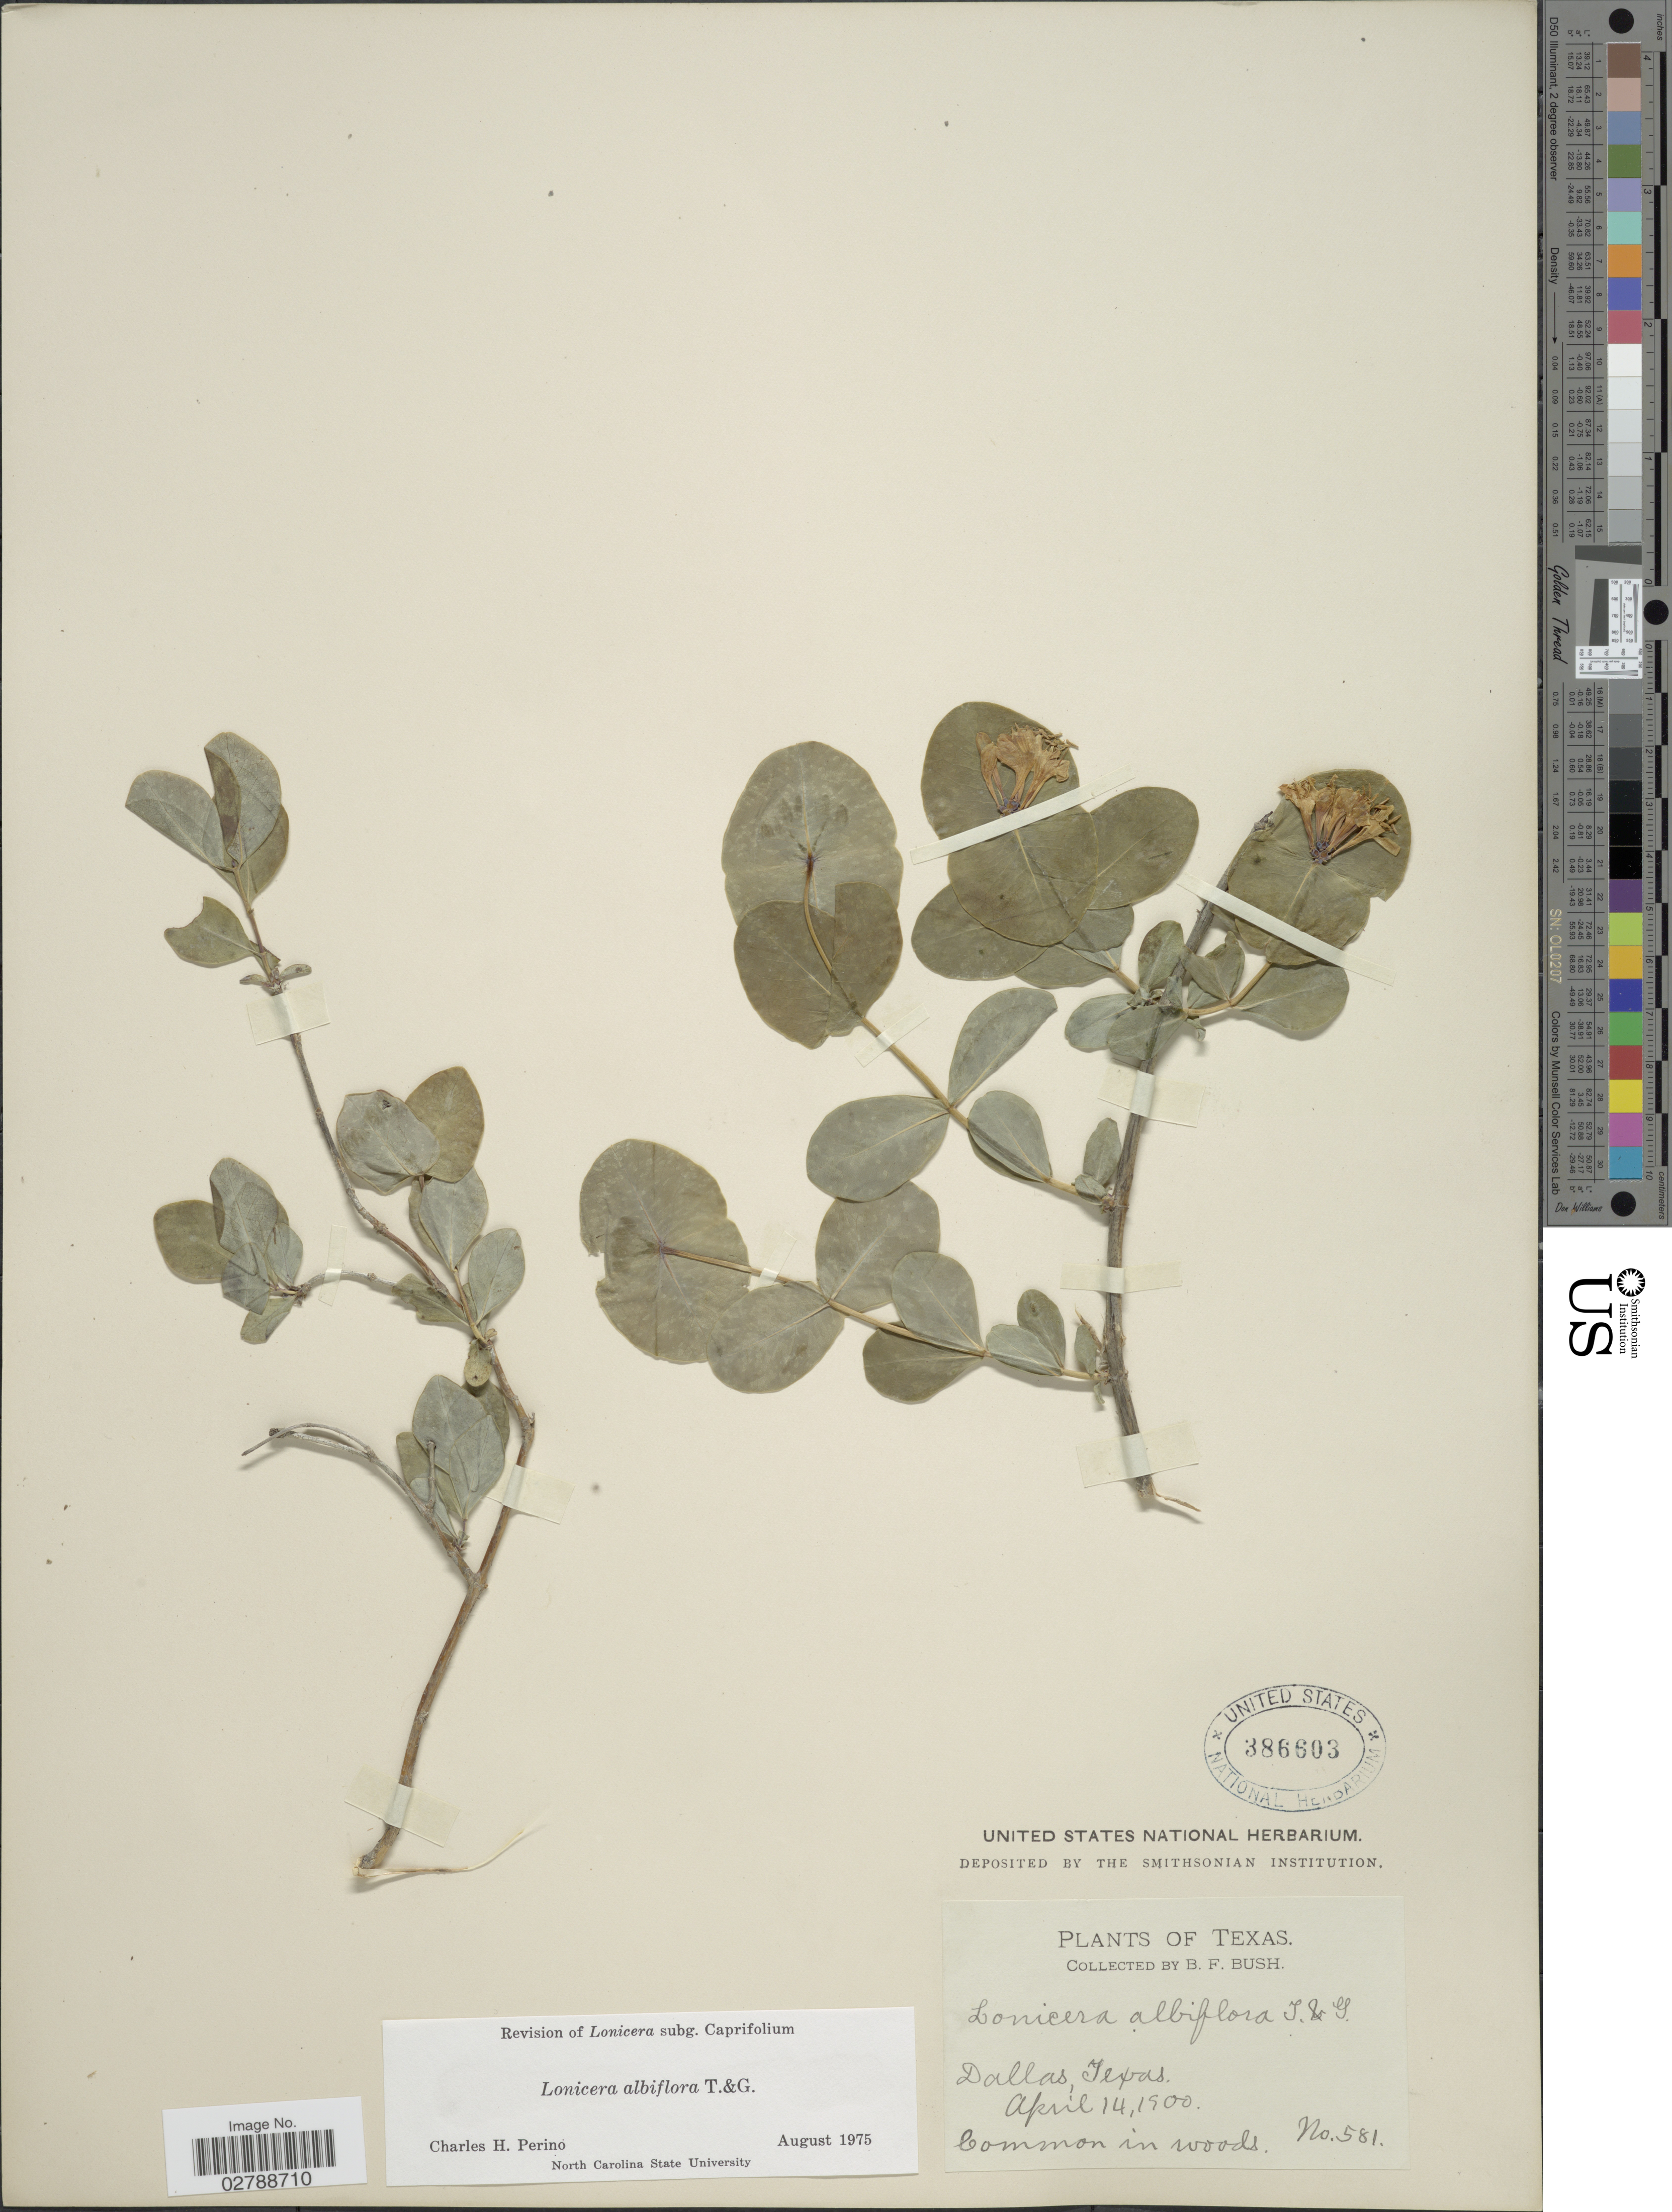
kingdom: Plantae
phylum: Tracheophyta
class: Magnoliopsida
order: Dipsacales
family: Caprifoliaceae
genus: Lonicera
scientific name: Lonicera albiflora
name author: Torr. & A. Gray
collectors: B. F. Bush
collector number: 581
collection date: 1900-04-14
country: United States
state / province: Texas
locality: Dallas.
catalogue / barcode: US 386603